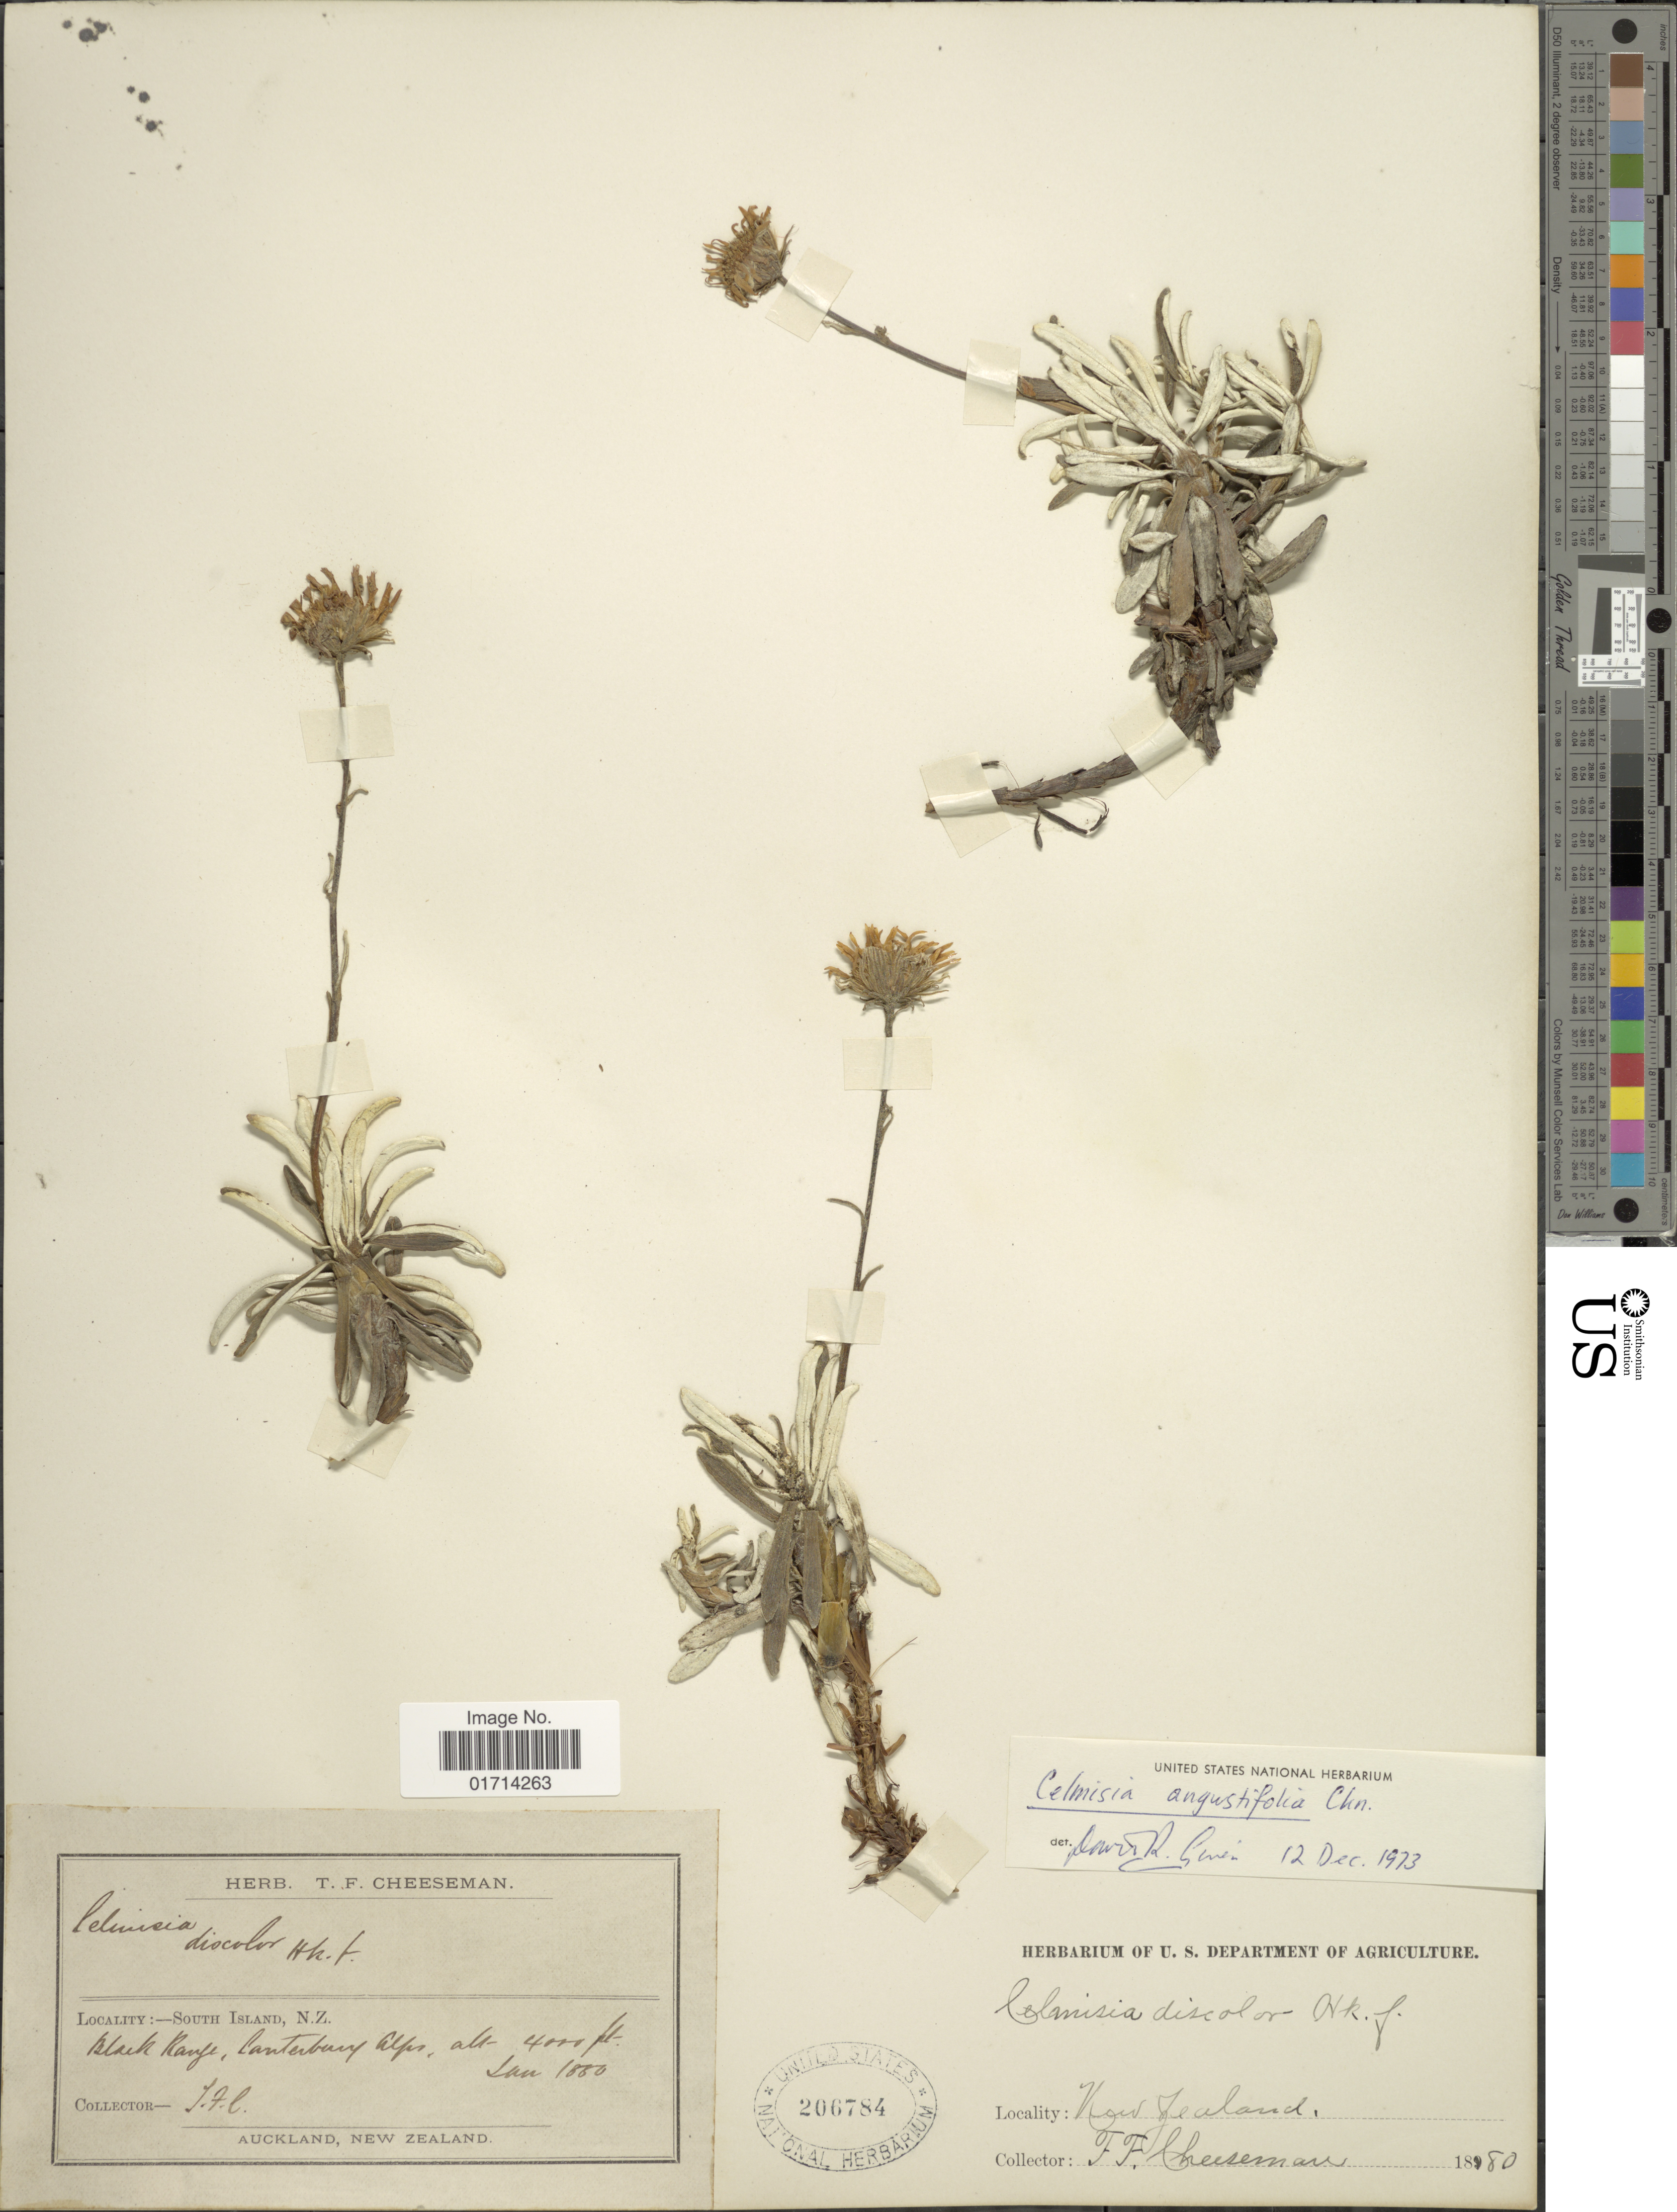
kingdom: Plantae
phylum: Tracheophyta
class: Magnoliopsida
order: Asterales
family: Asteraceae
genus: Celmisia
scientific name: Celmisia discolor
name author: Hook. f.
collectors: T. F. Cheeseman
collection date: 1880-01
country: New Zealand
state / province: Canterbury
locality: South Island, N. Z., Black Range, Canterbury Alps.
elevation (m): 1219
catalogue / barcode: US 206784